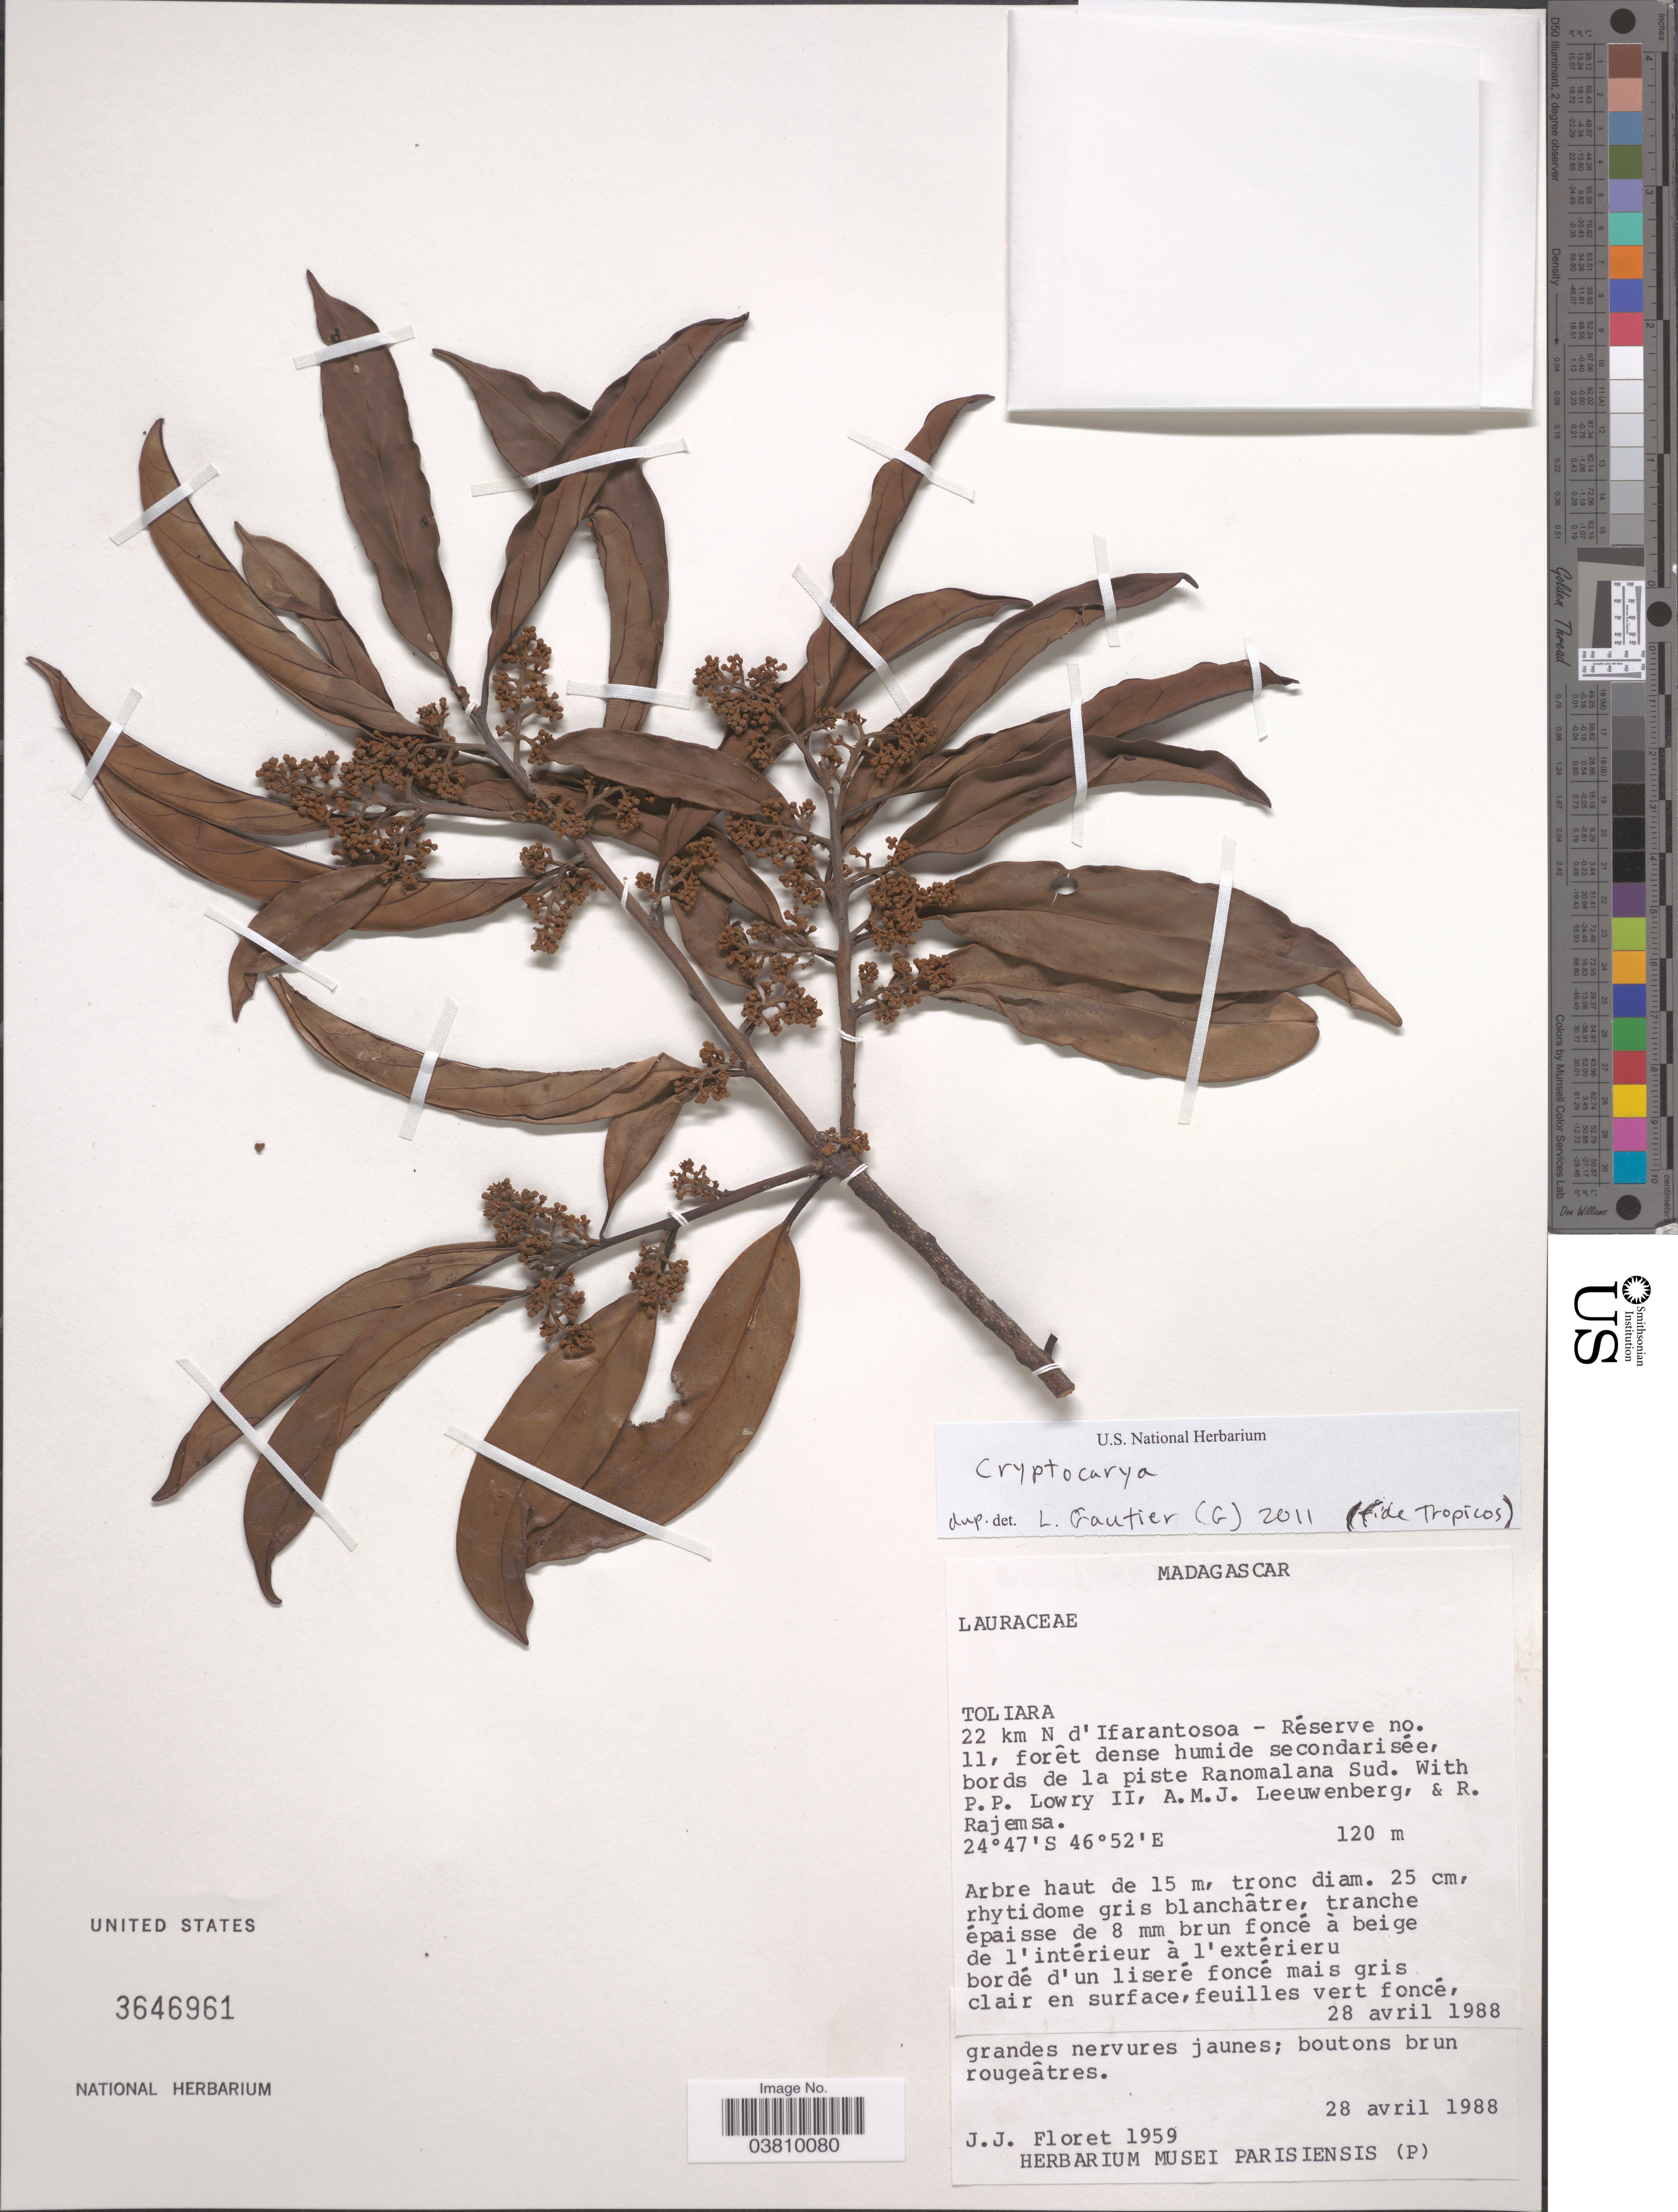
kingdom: Plantae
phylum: Tracheophyta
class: Magnoliopsida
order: Laurales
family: Lauraceae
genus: Cryptocarya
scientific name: Cryptocarya sp.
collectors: J. Floret, P. P. Lowry, A. Leeuwenberg & R. Rajemsa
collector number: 1959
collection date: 1988-04-28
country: Madagascar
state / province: Anosy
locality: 22 km N d'Ifarantosoa - Réserve no. 11, forêt dense humide secondarisée, bords de la piste Ranomalana Sud.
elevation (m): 120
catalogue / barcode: US 3646961